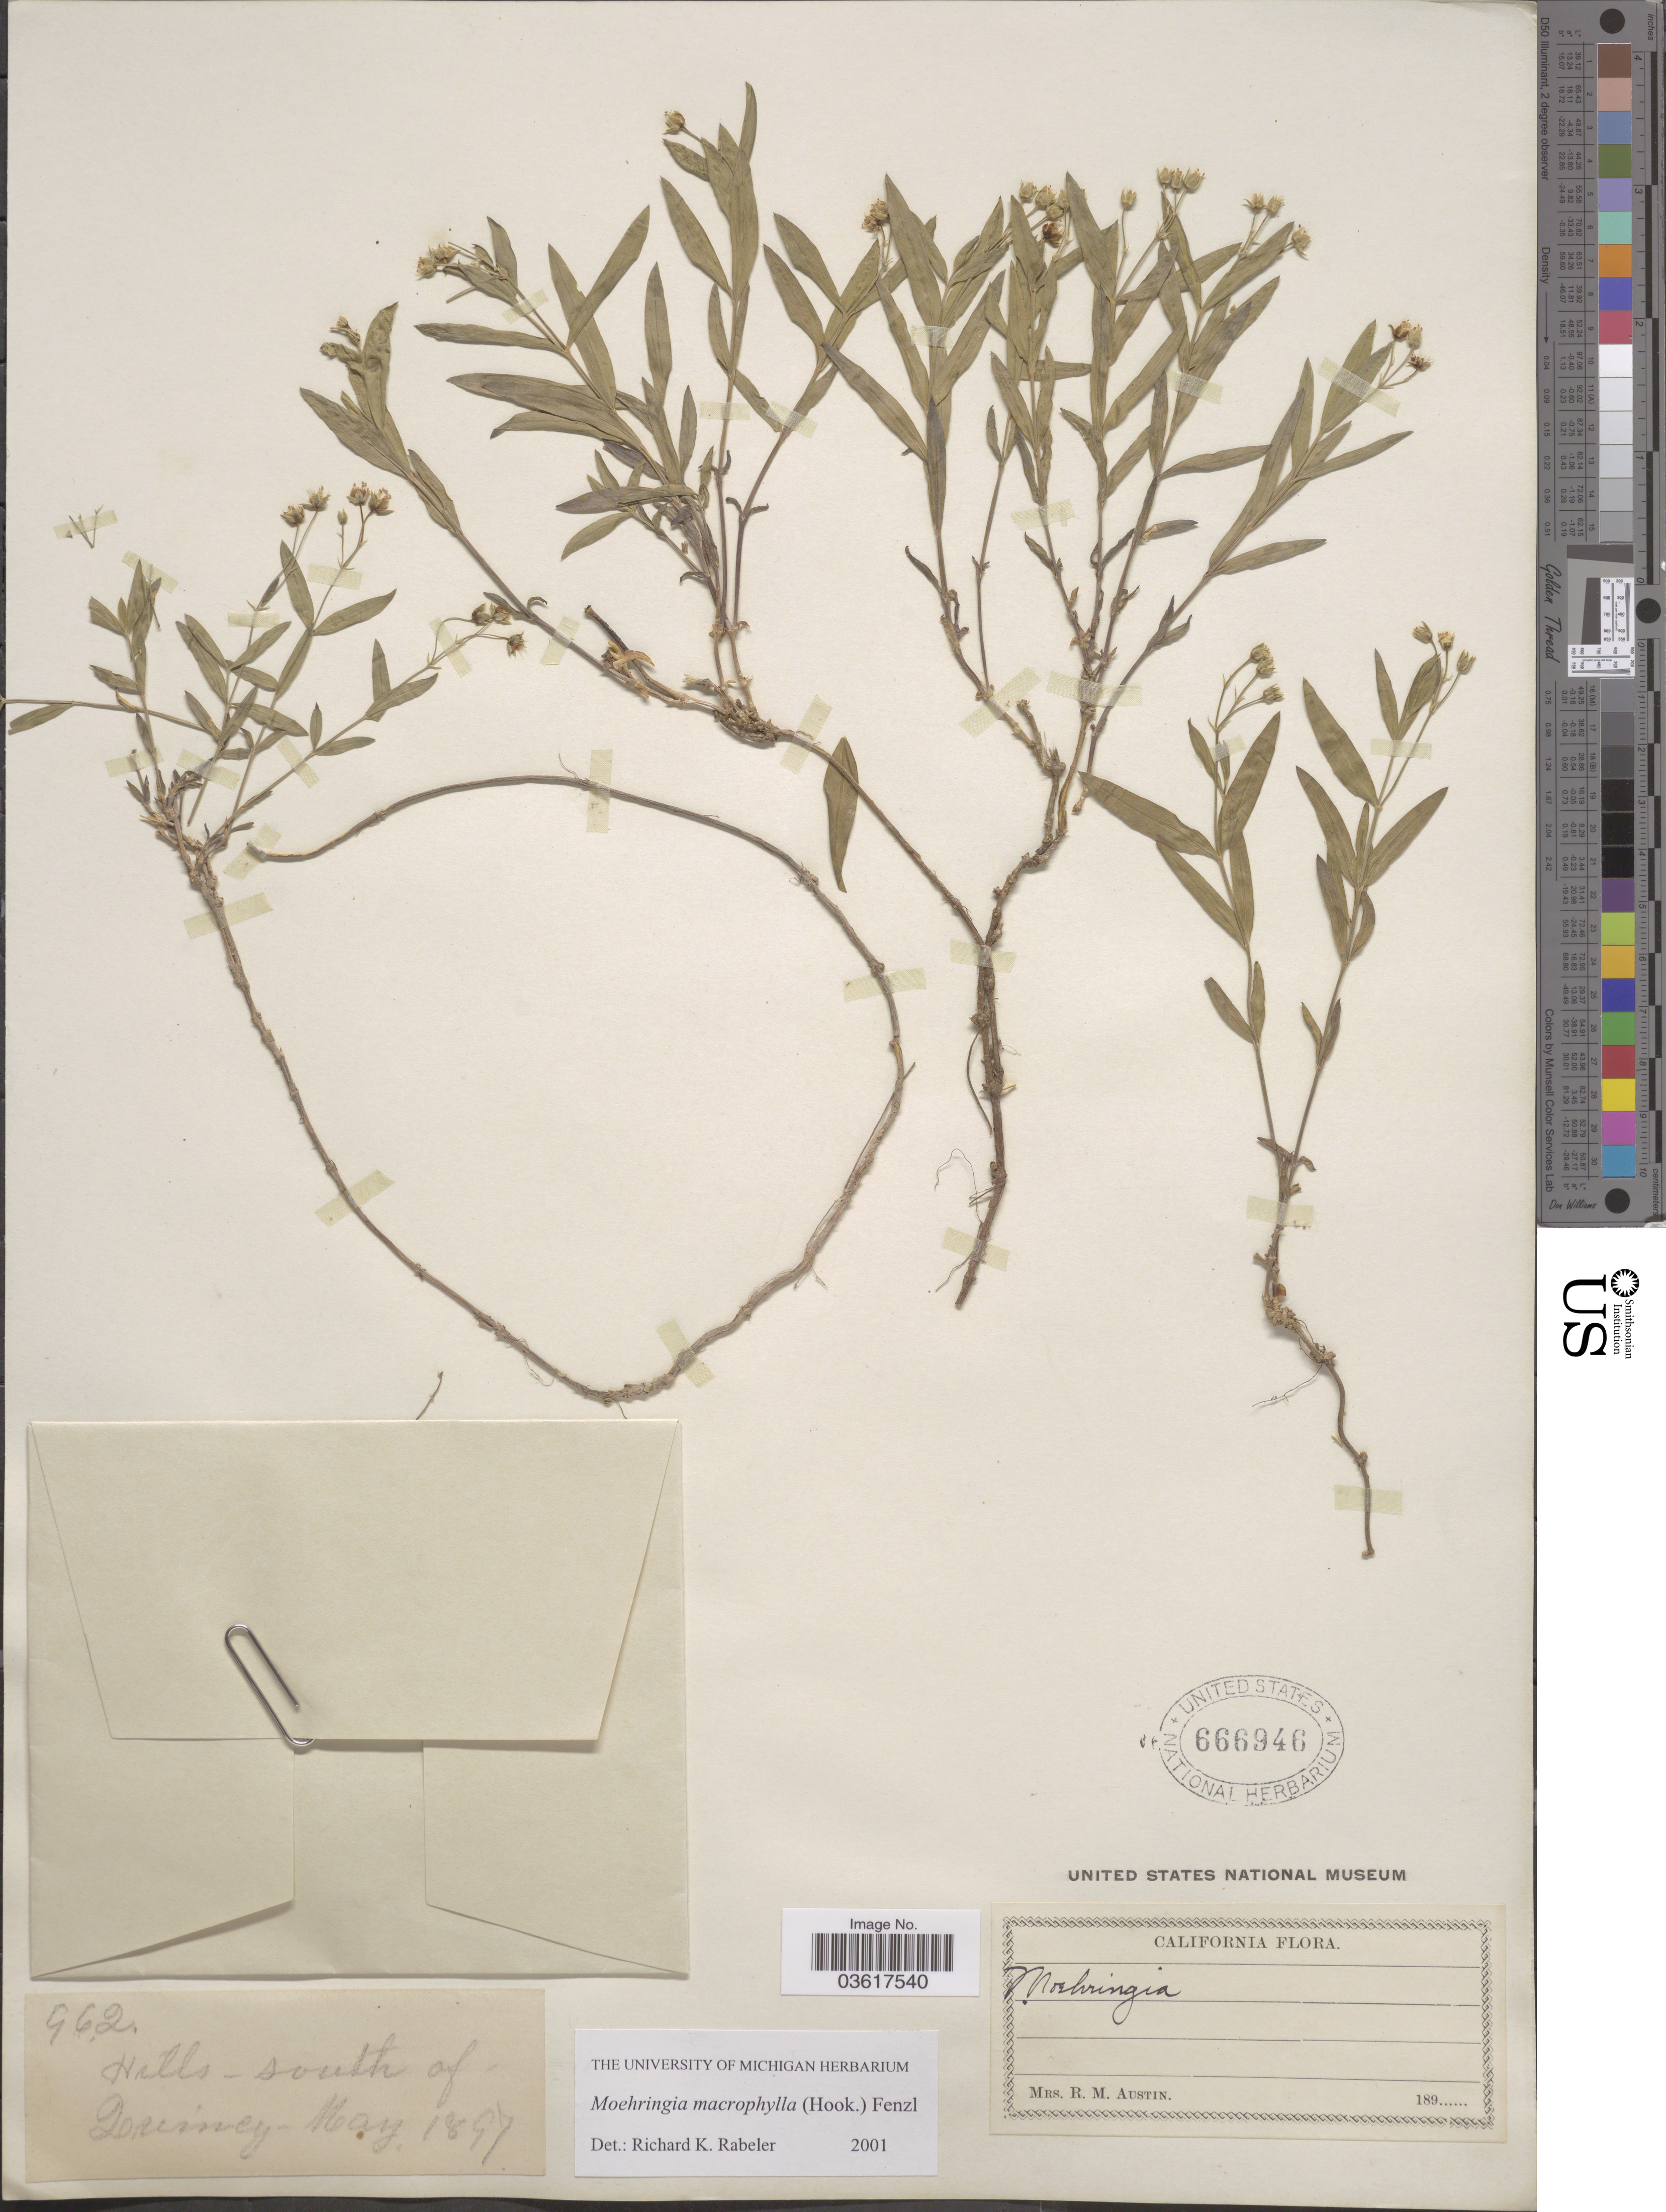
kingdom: Plantae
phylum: Tracheophyta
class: Magnoliopsida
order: Caryophyllales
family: Caryophyllaceae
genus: Moehringia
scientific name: Moehringia macrophylla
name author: (Hook.) Fenzl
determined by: Rabeler, R. K.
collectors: R. Austin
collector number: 962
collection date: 1897-05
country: United States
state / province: California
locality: Hills - south of Quincy.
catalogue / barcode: US 666946